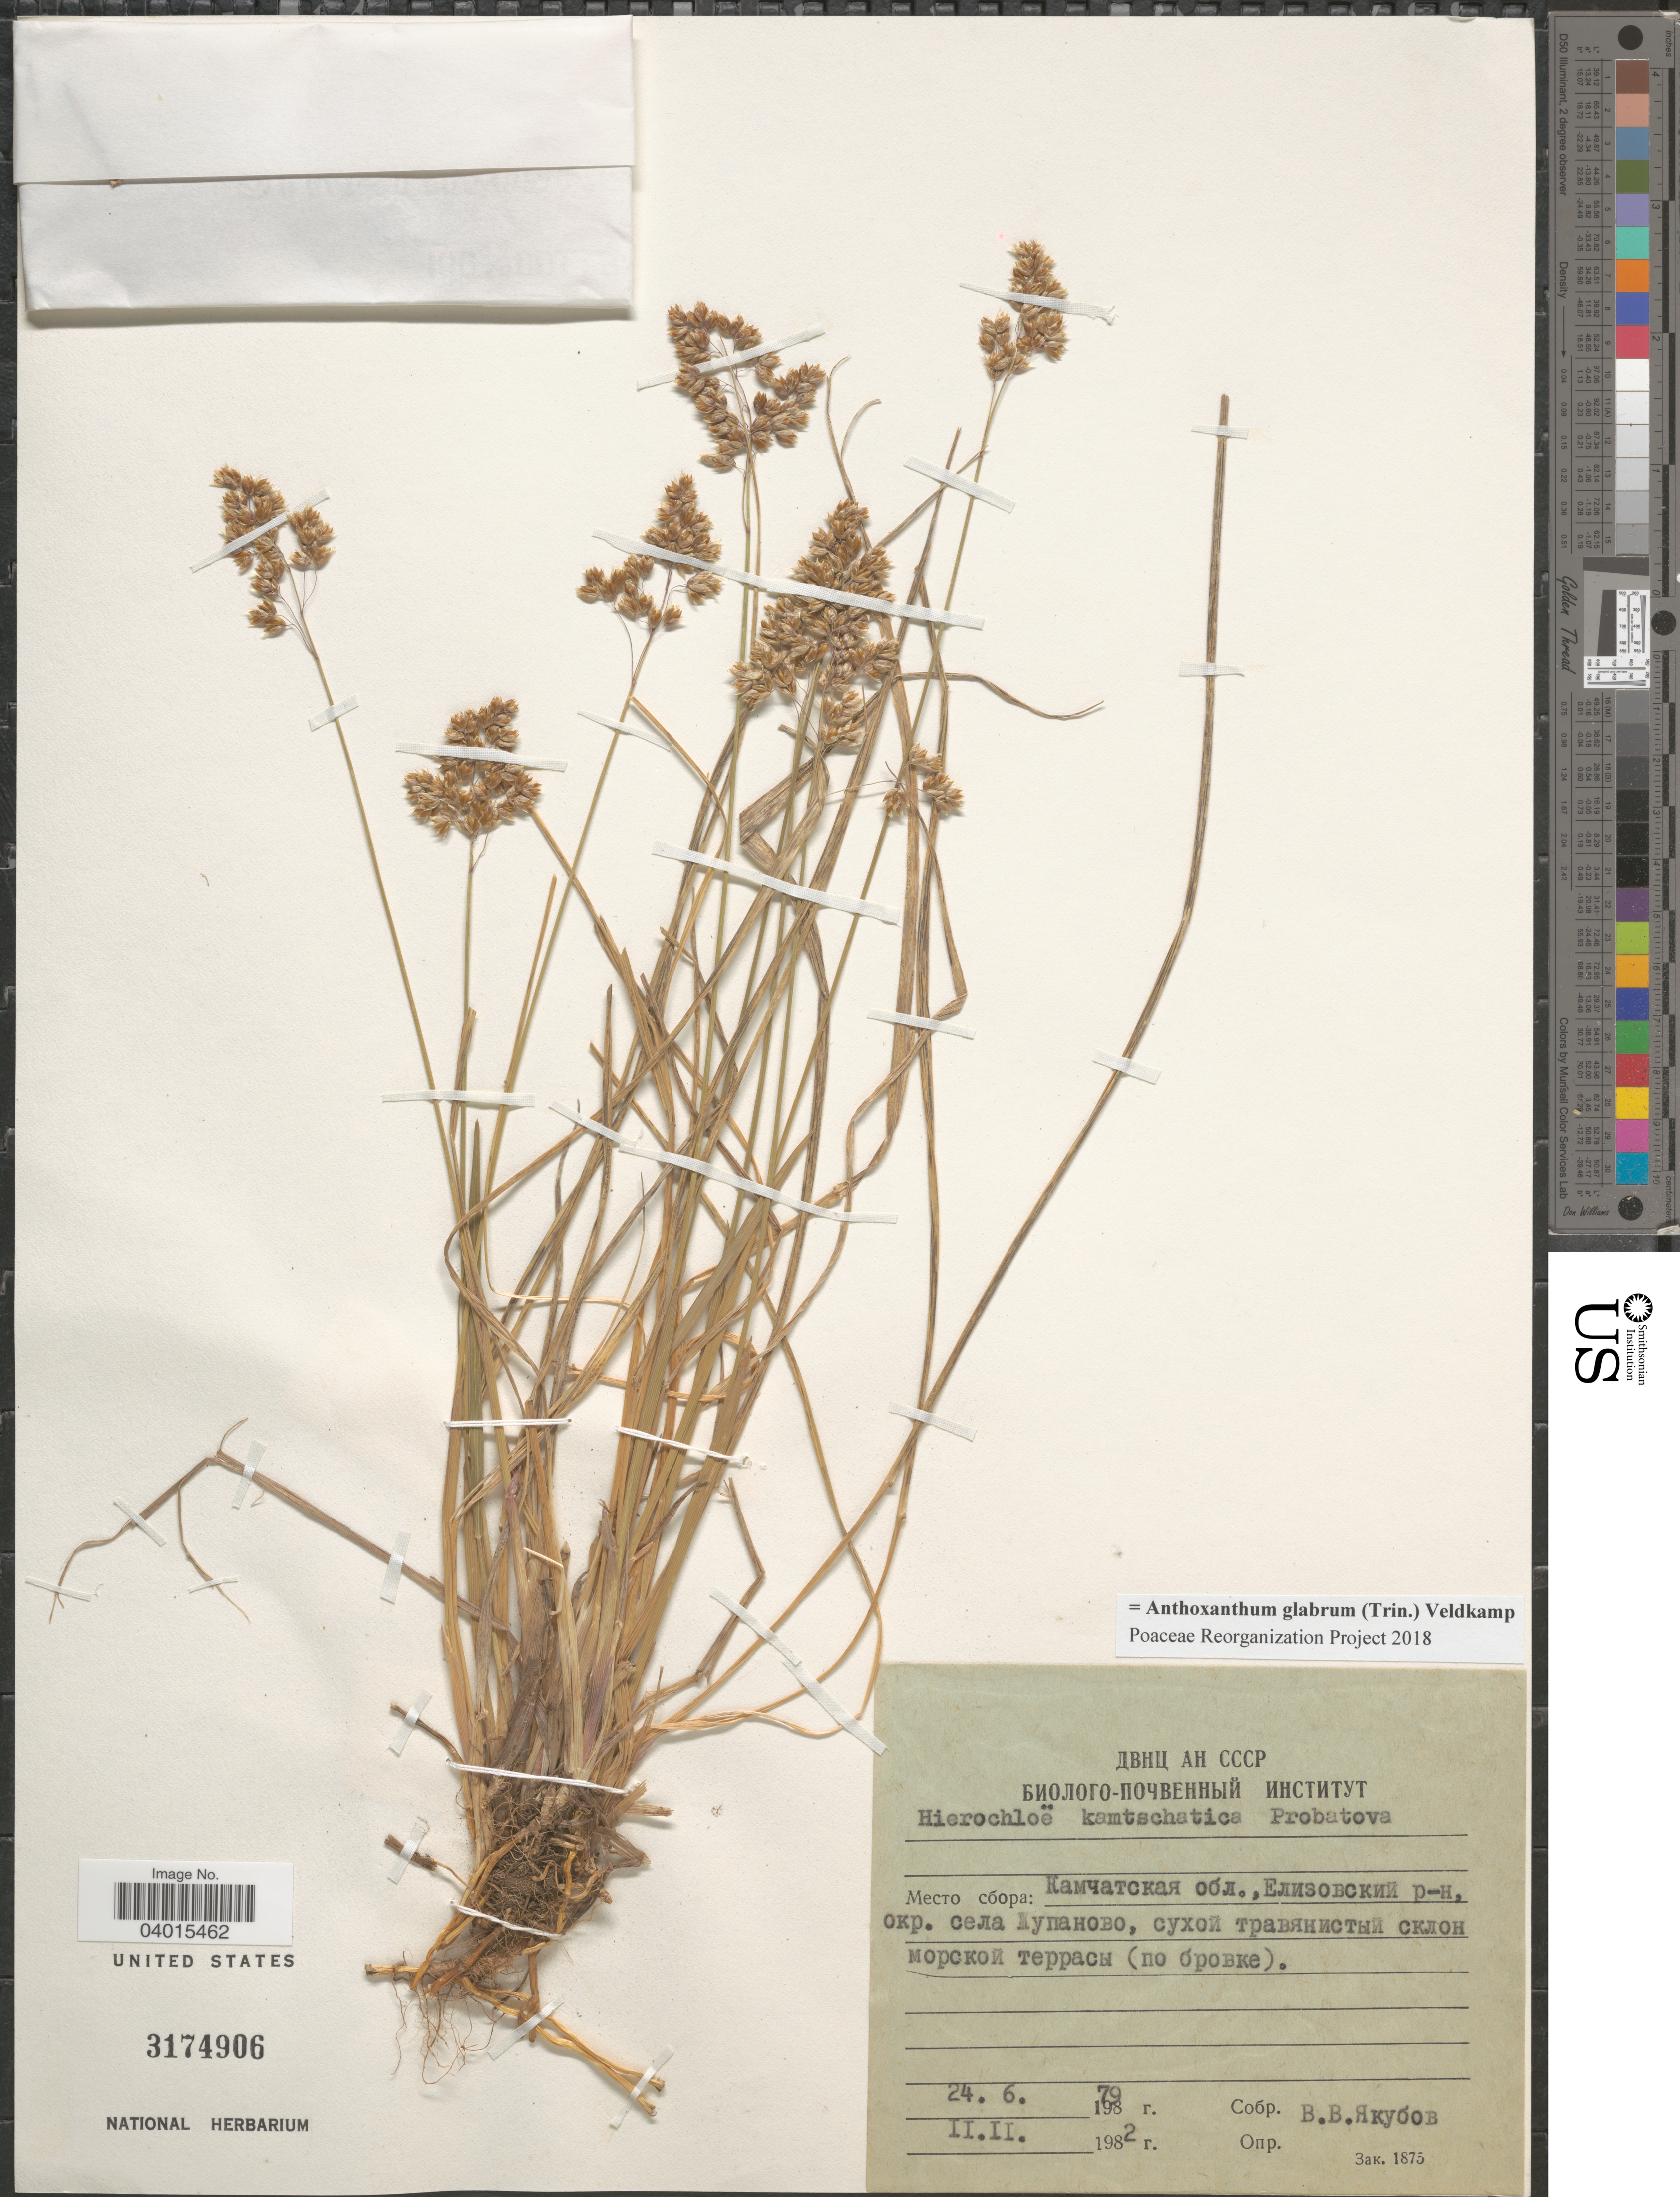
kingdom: Plantae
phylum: Tracheophyta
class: Liliopsida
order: Poales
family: Poaceae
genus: Anthoxanthum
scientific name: Anthoxanthum glabrum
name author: (Trin.) Veldkamp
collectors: V. Yakubov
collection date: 1979-06-24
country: Russian Federation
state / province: Kamchatka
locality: Elizovskiy District, vicinity of village Zhupanovo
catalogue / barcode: US 3174906